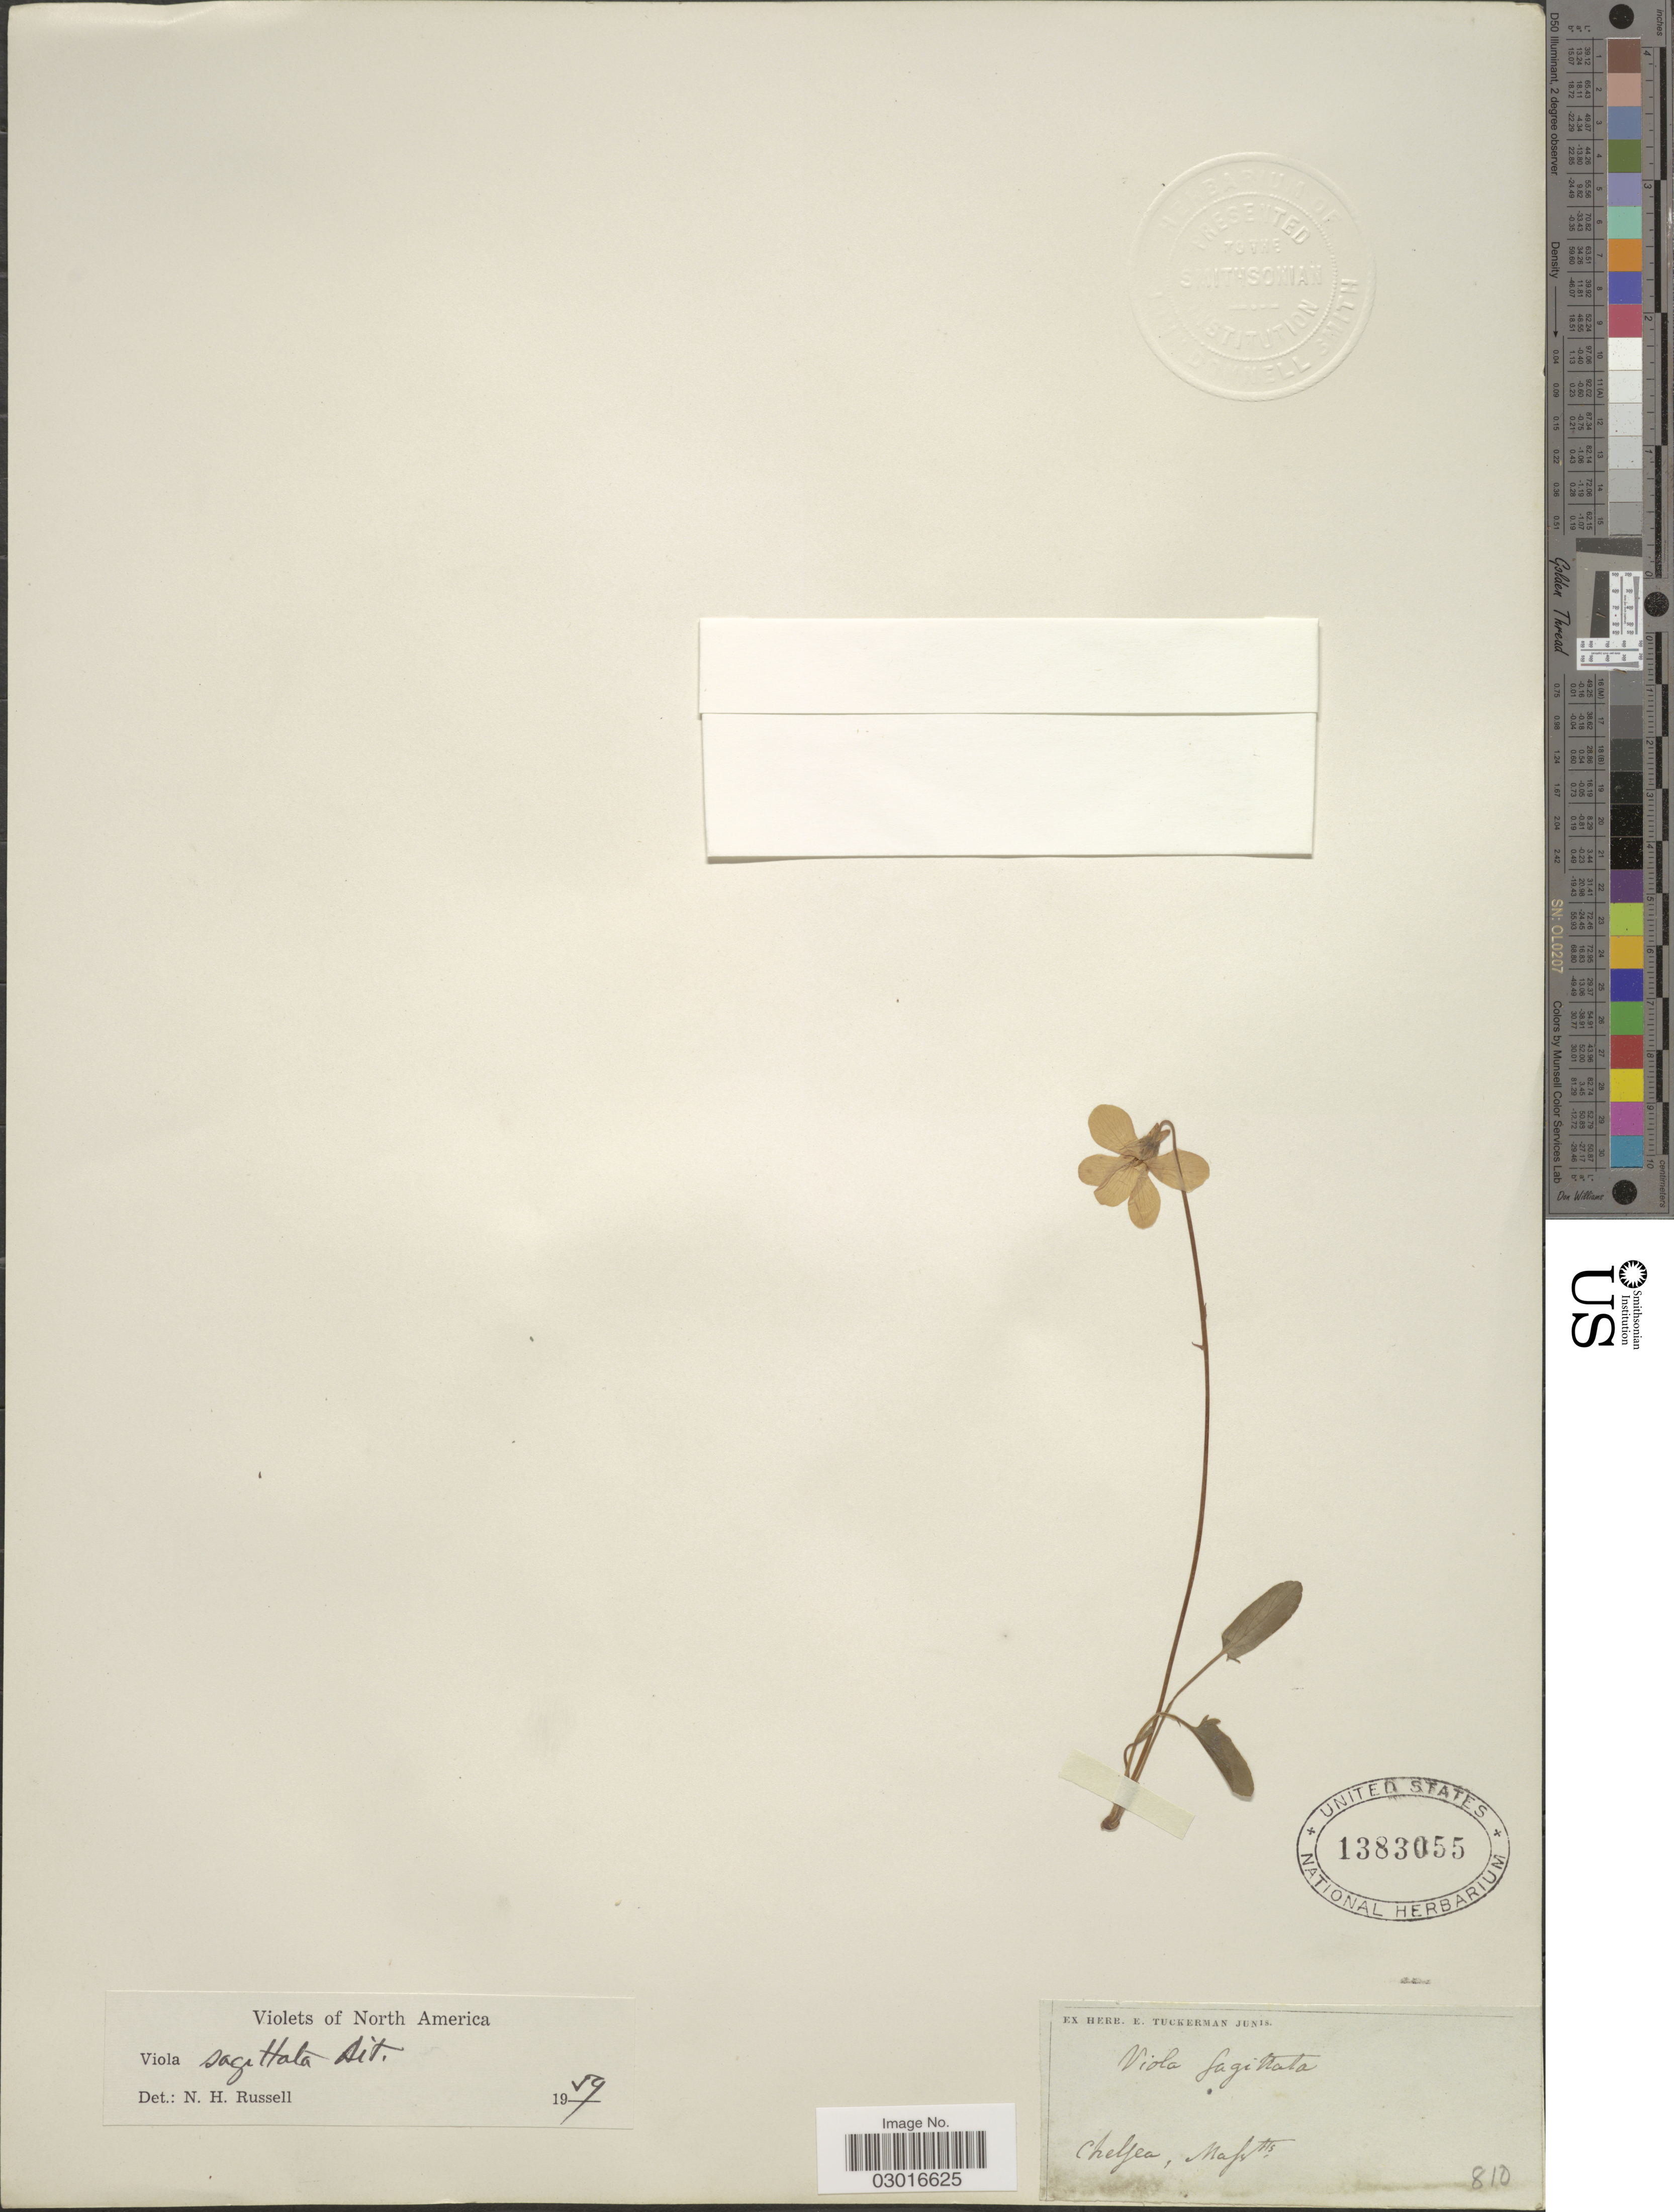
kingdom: Plantae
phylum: Tracheophyta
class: Magnoliopsida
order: Malpighiales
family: Violaceae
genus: Viola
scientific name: Viola sagittata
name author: Aiton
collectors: ex herb. E. Tuckerman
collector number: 810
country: United States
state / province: Massachusetts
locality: Chelsea.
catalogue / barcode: US 1383055